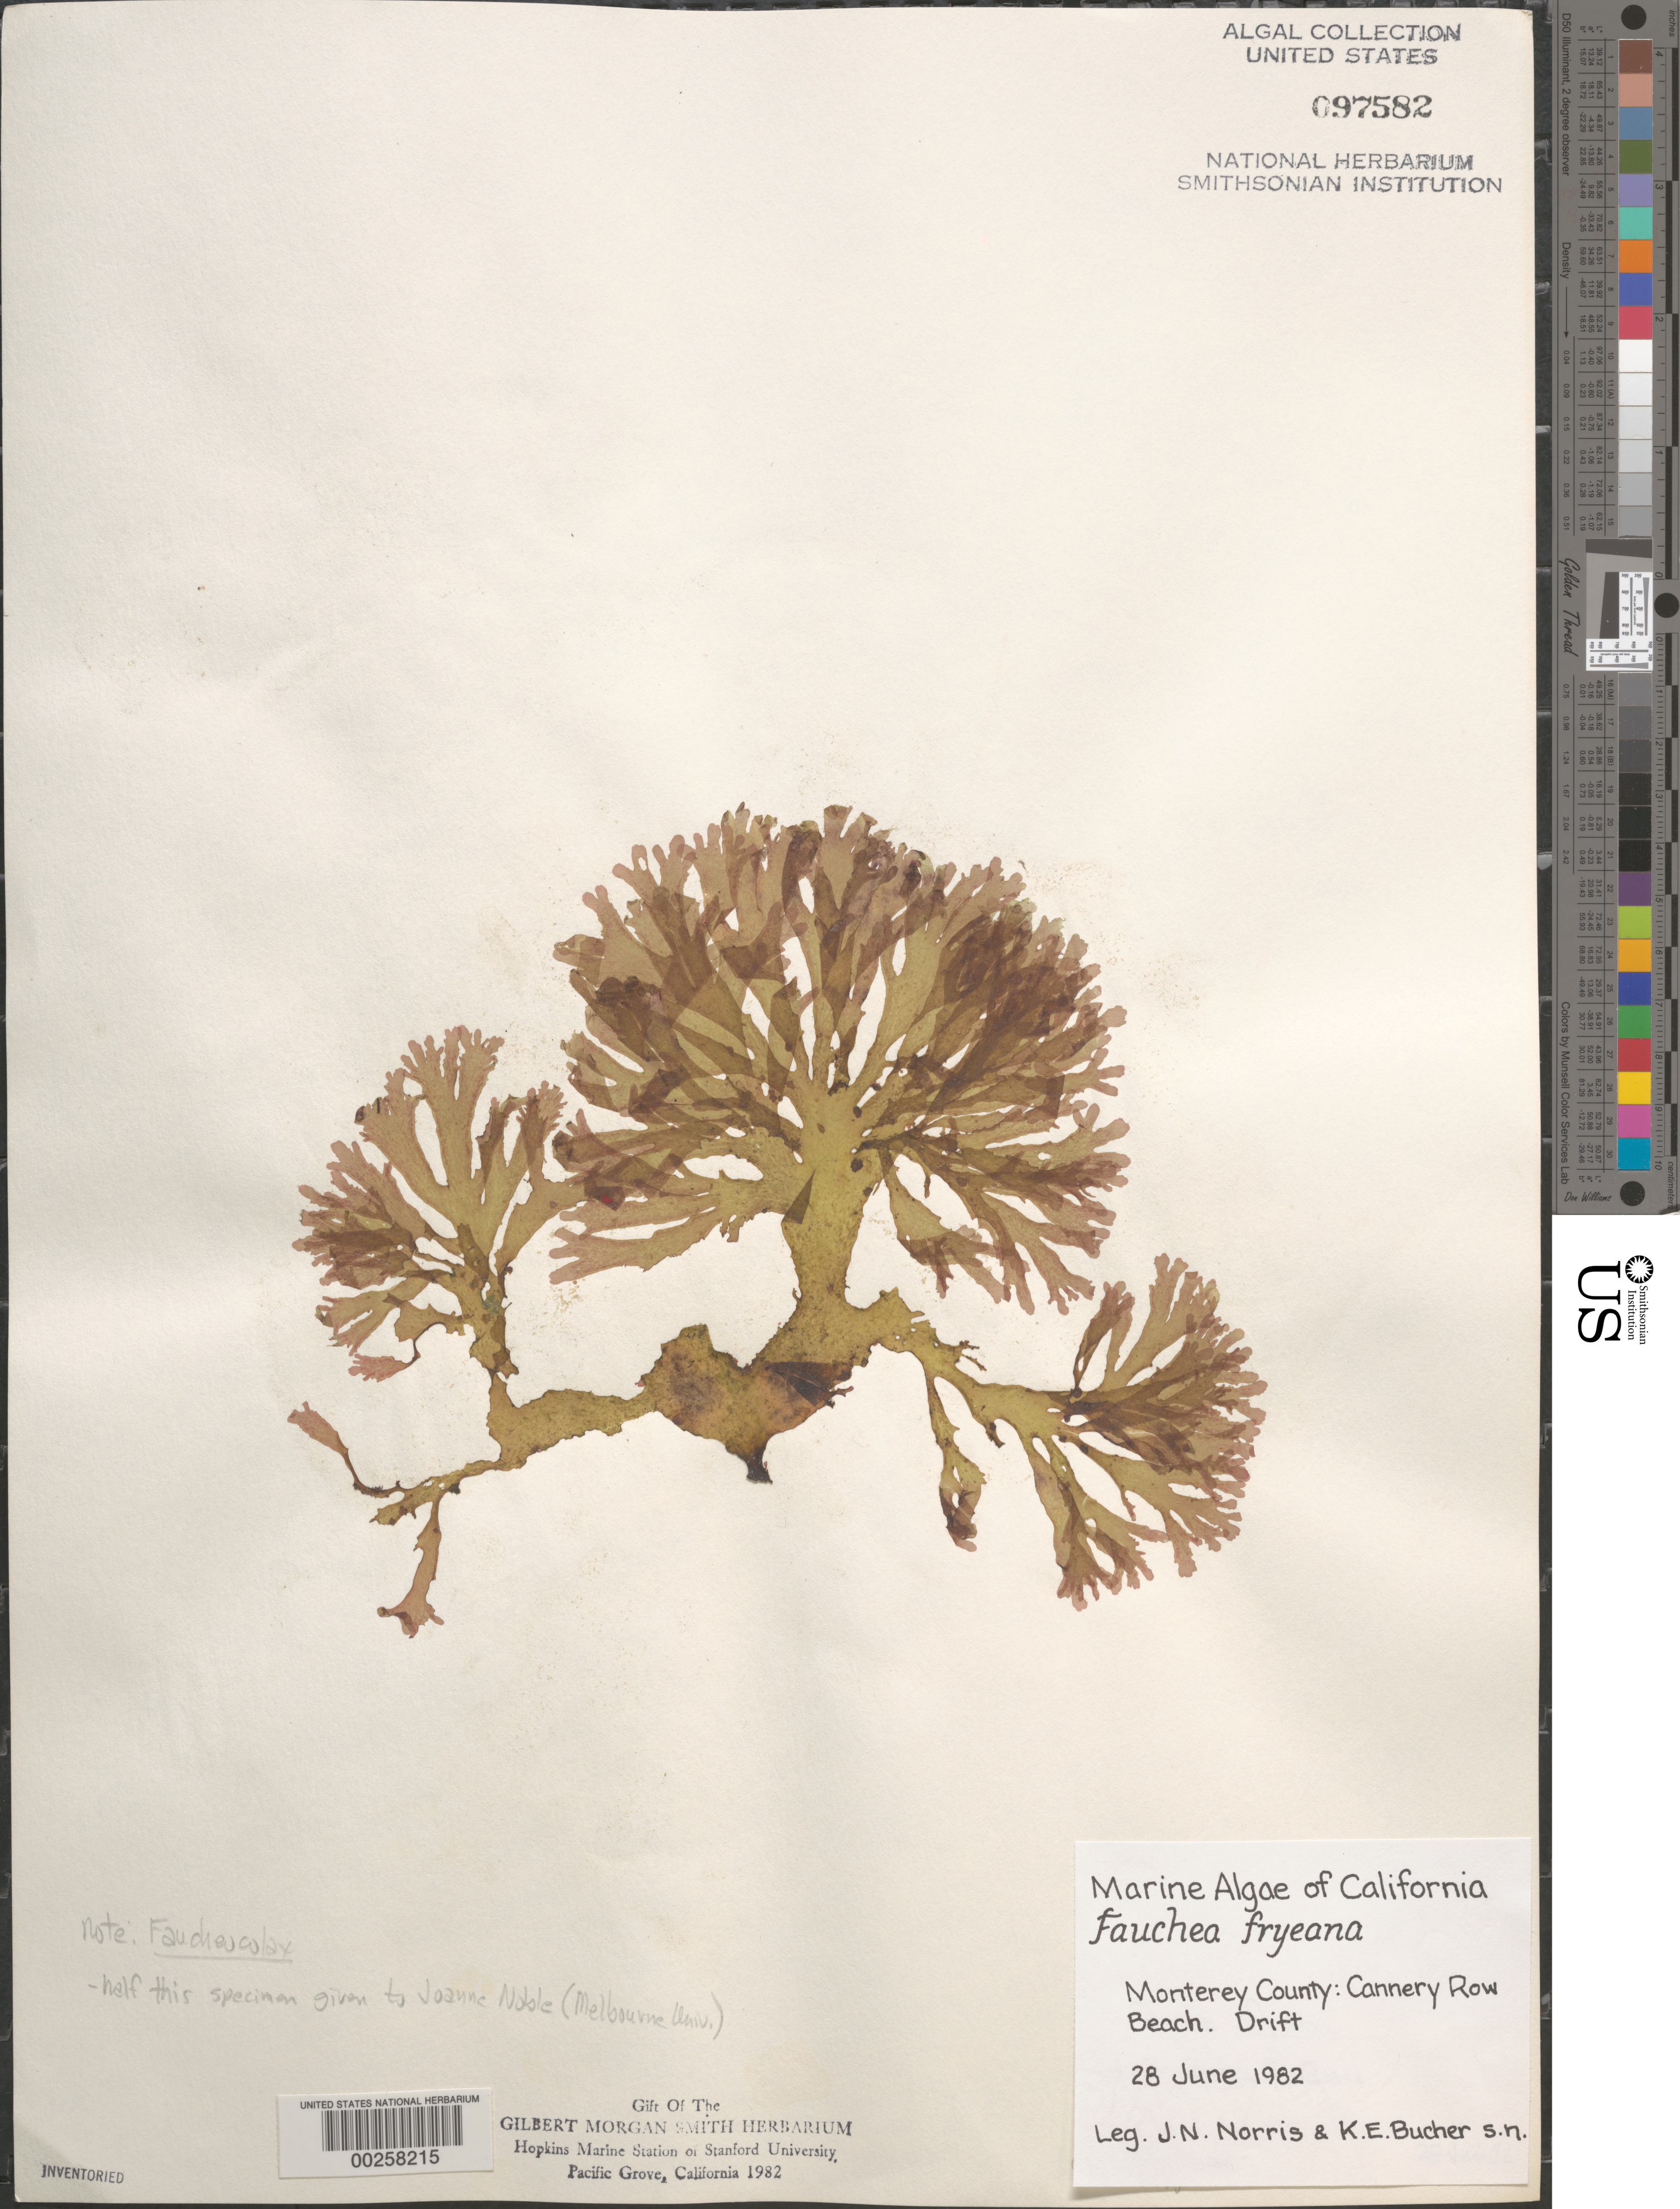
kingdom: Plantae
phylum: Rhodophyta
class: Florideophyceae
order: Rhodymeniales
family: Faucheaceae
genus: Gloiocladia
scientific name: Gloiocladia fryeana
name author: (Setchell) N. Sánchez & Rodríguez-Prieto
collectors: J. N. Norris & K. E. Bucher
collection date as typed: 28 Jun 1982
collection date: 1982-06-28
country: United States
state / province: California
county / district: Monterey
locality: Cannery Row Beach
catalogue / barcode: US 97582